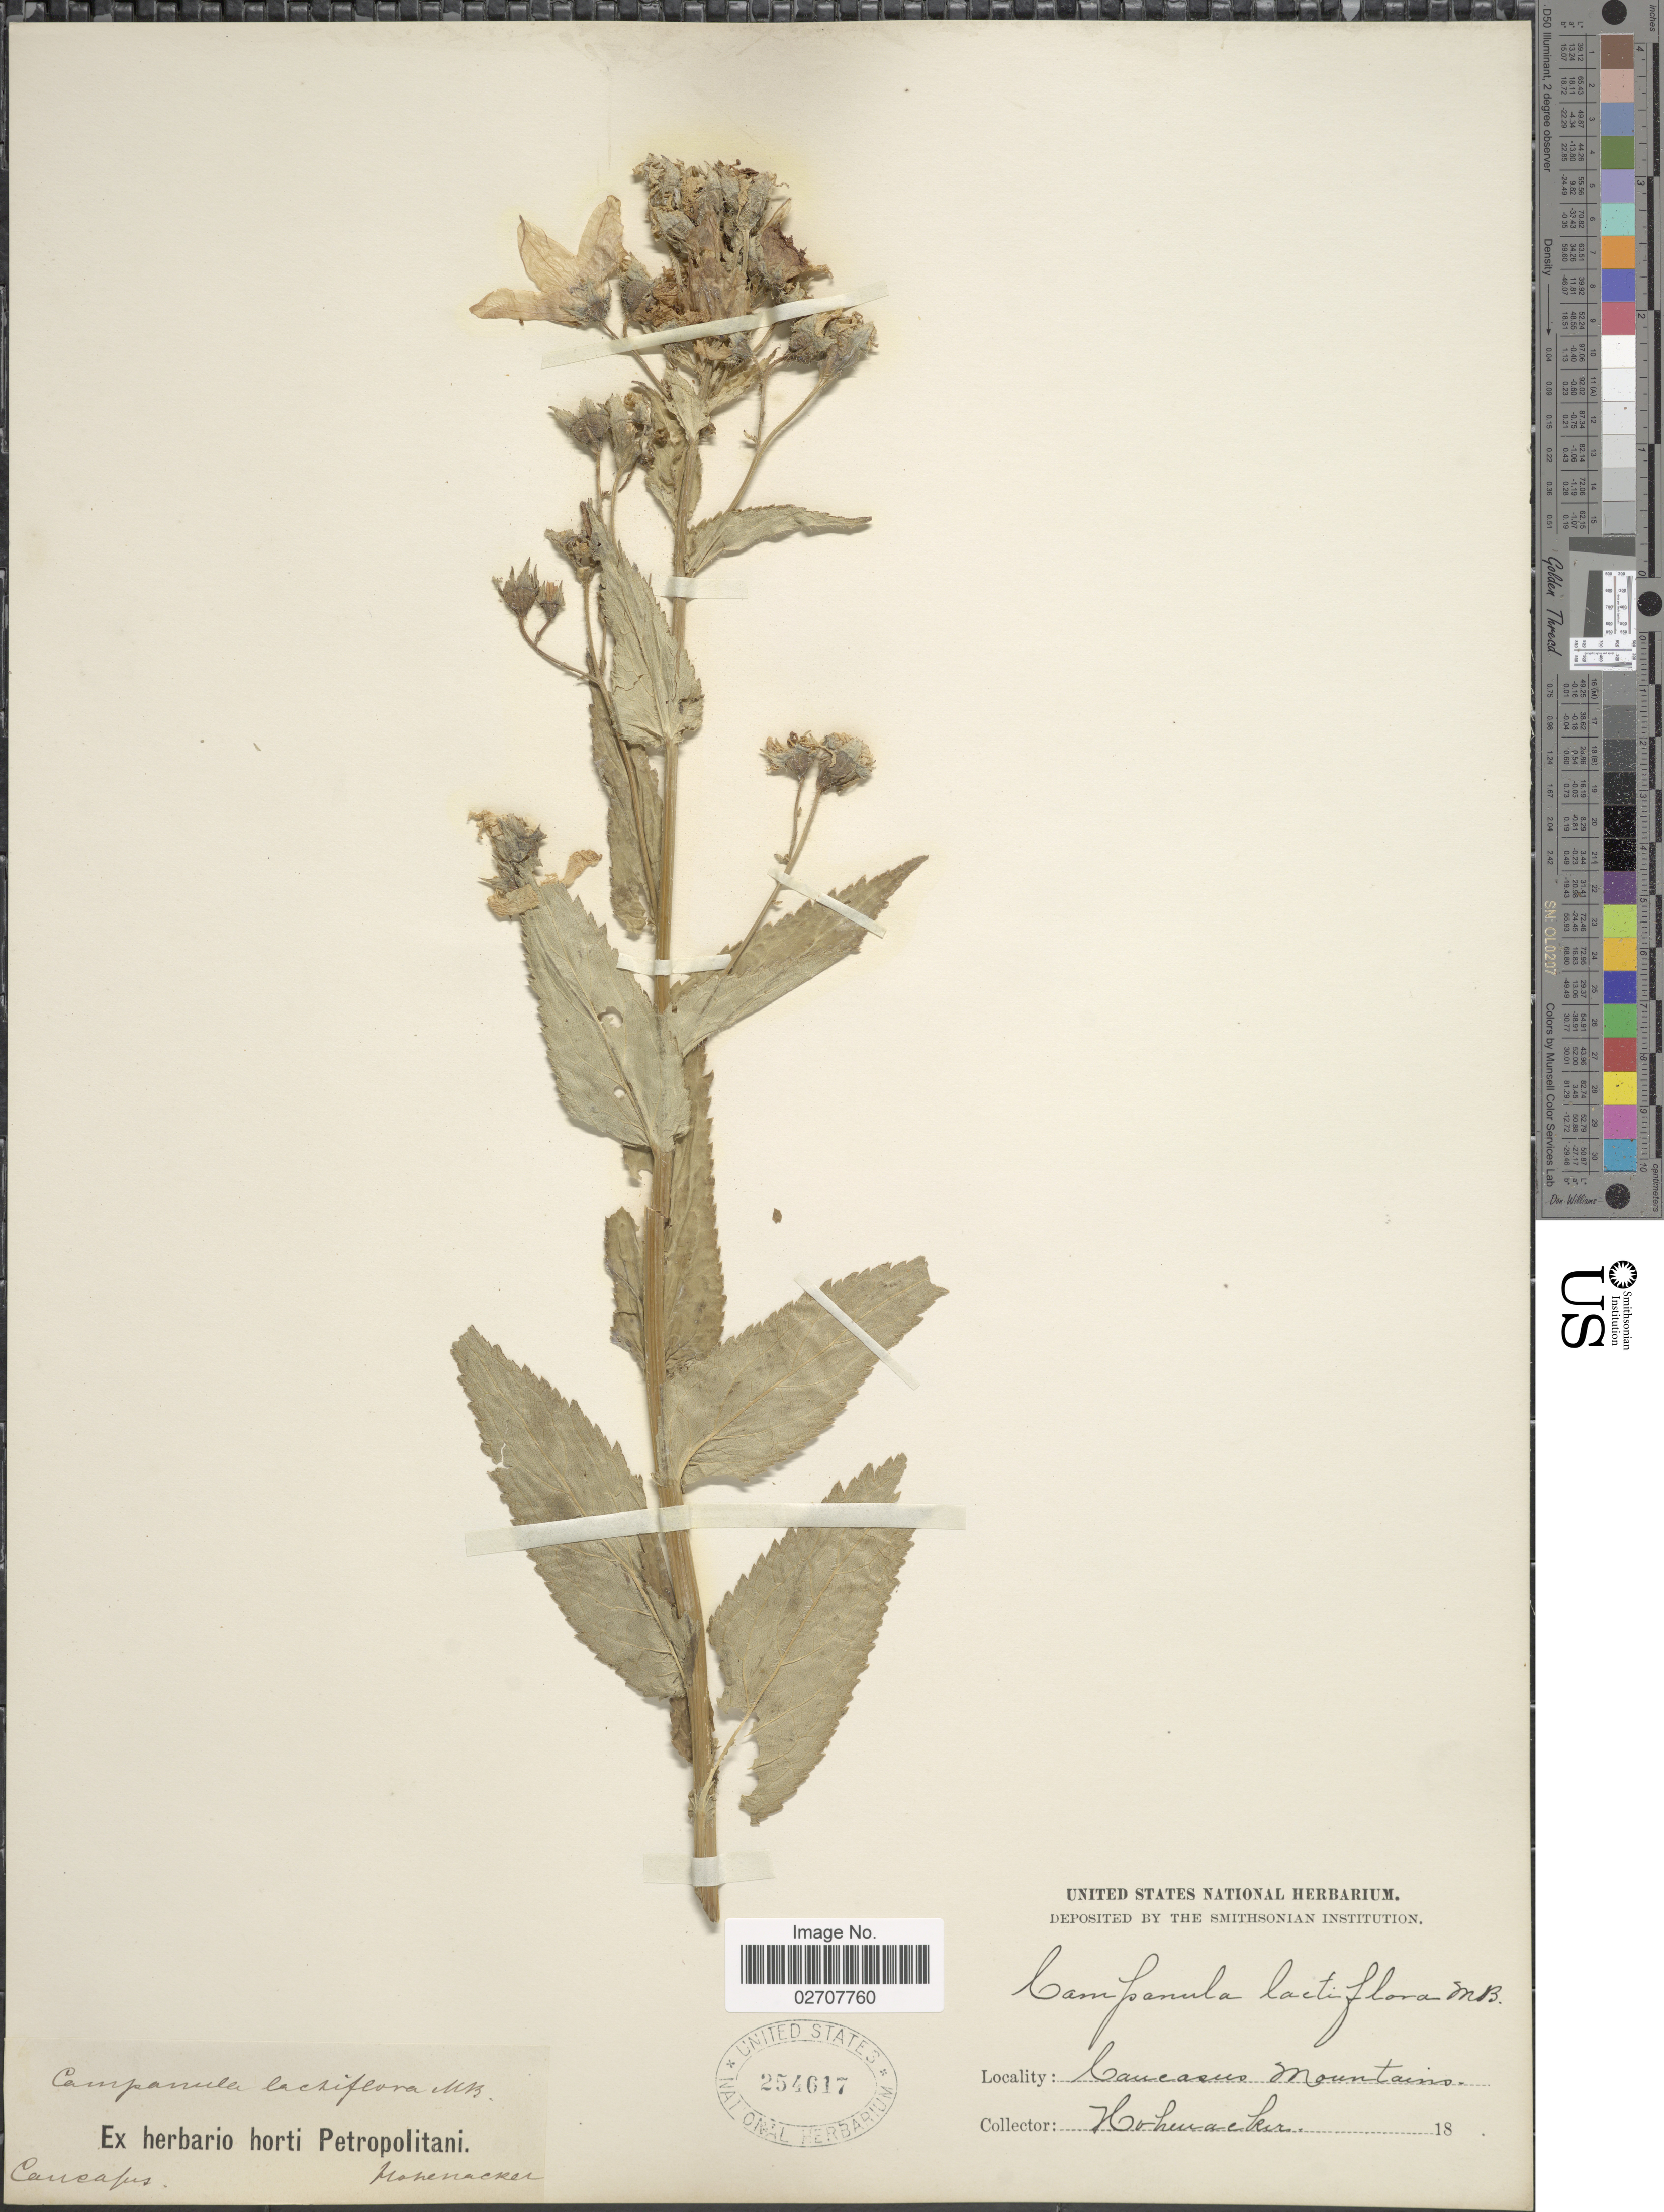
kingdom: Plantae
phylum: Tracheophyta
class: Magnoliopsida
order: Asterales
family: Campanulaceae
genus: Campanula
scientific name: Campanula lactiflora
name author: M. Bieb.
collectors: Hohenacker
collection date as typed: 18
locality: Caucasus Mountains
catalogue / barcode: US 254617